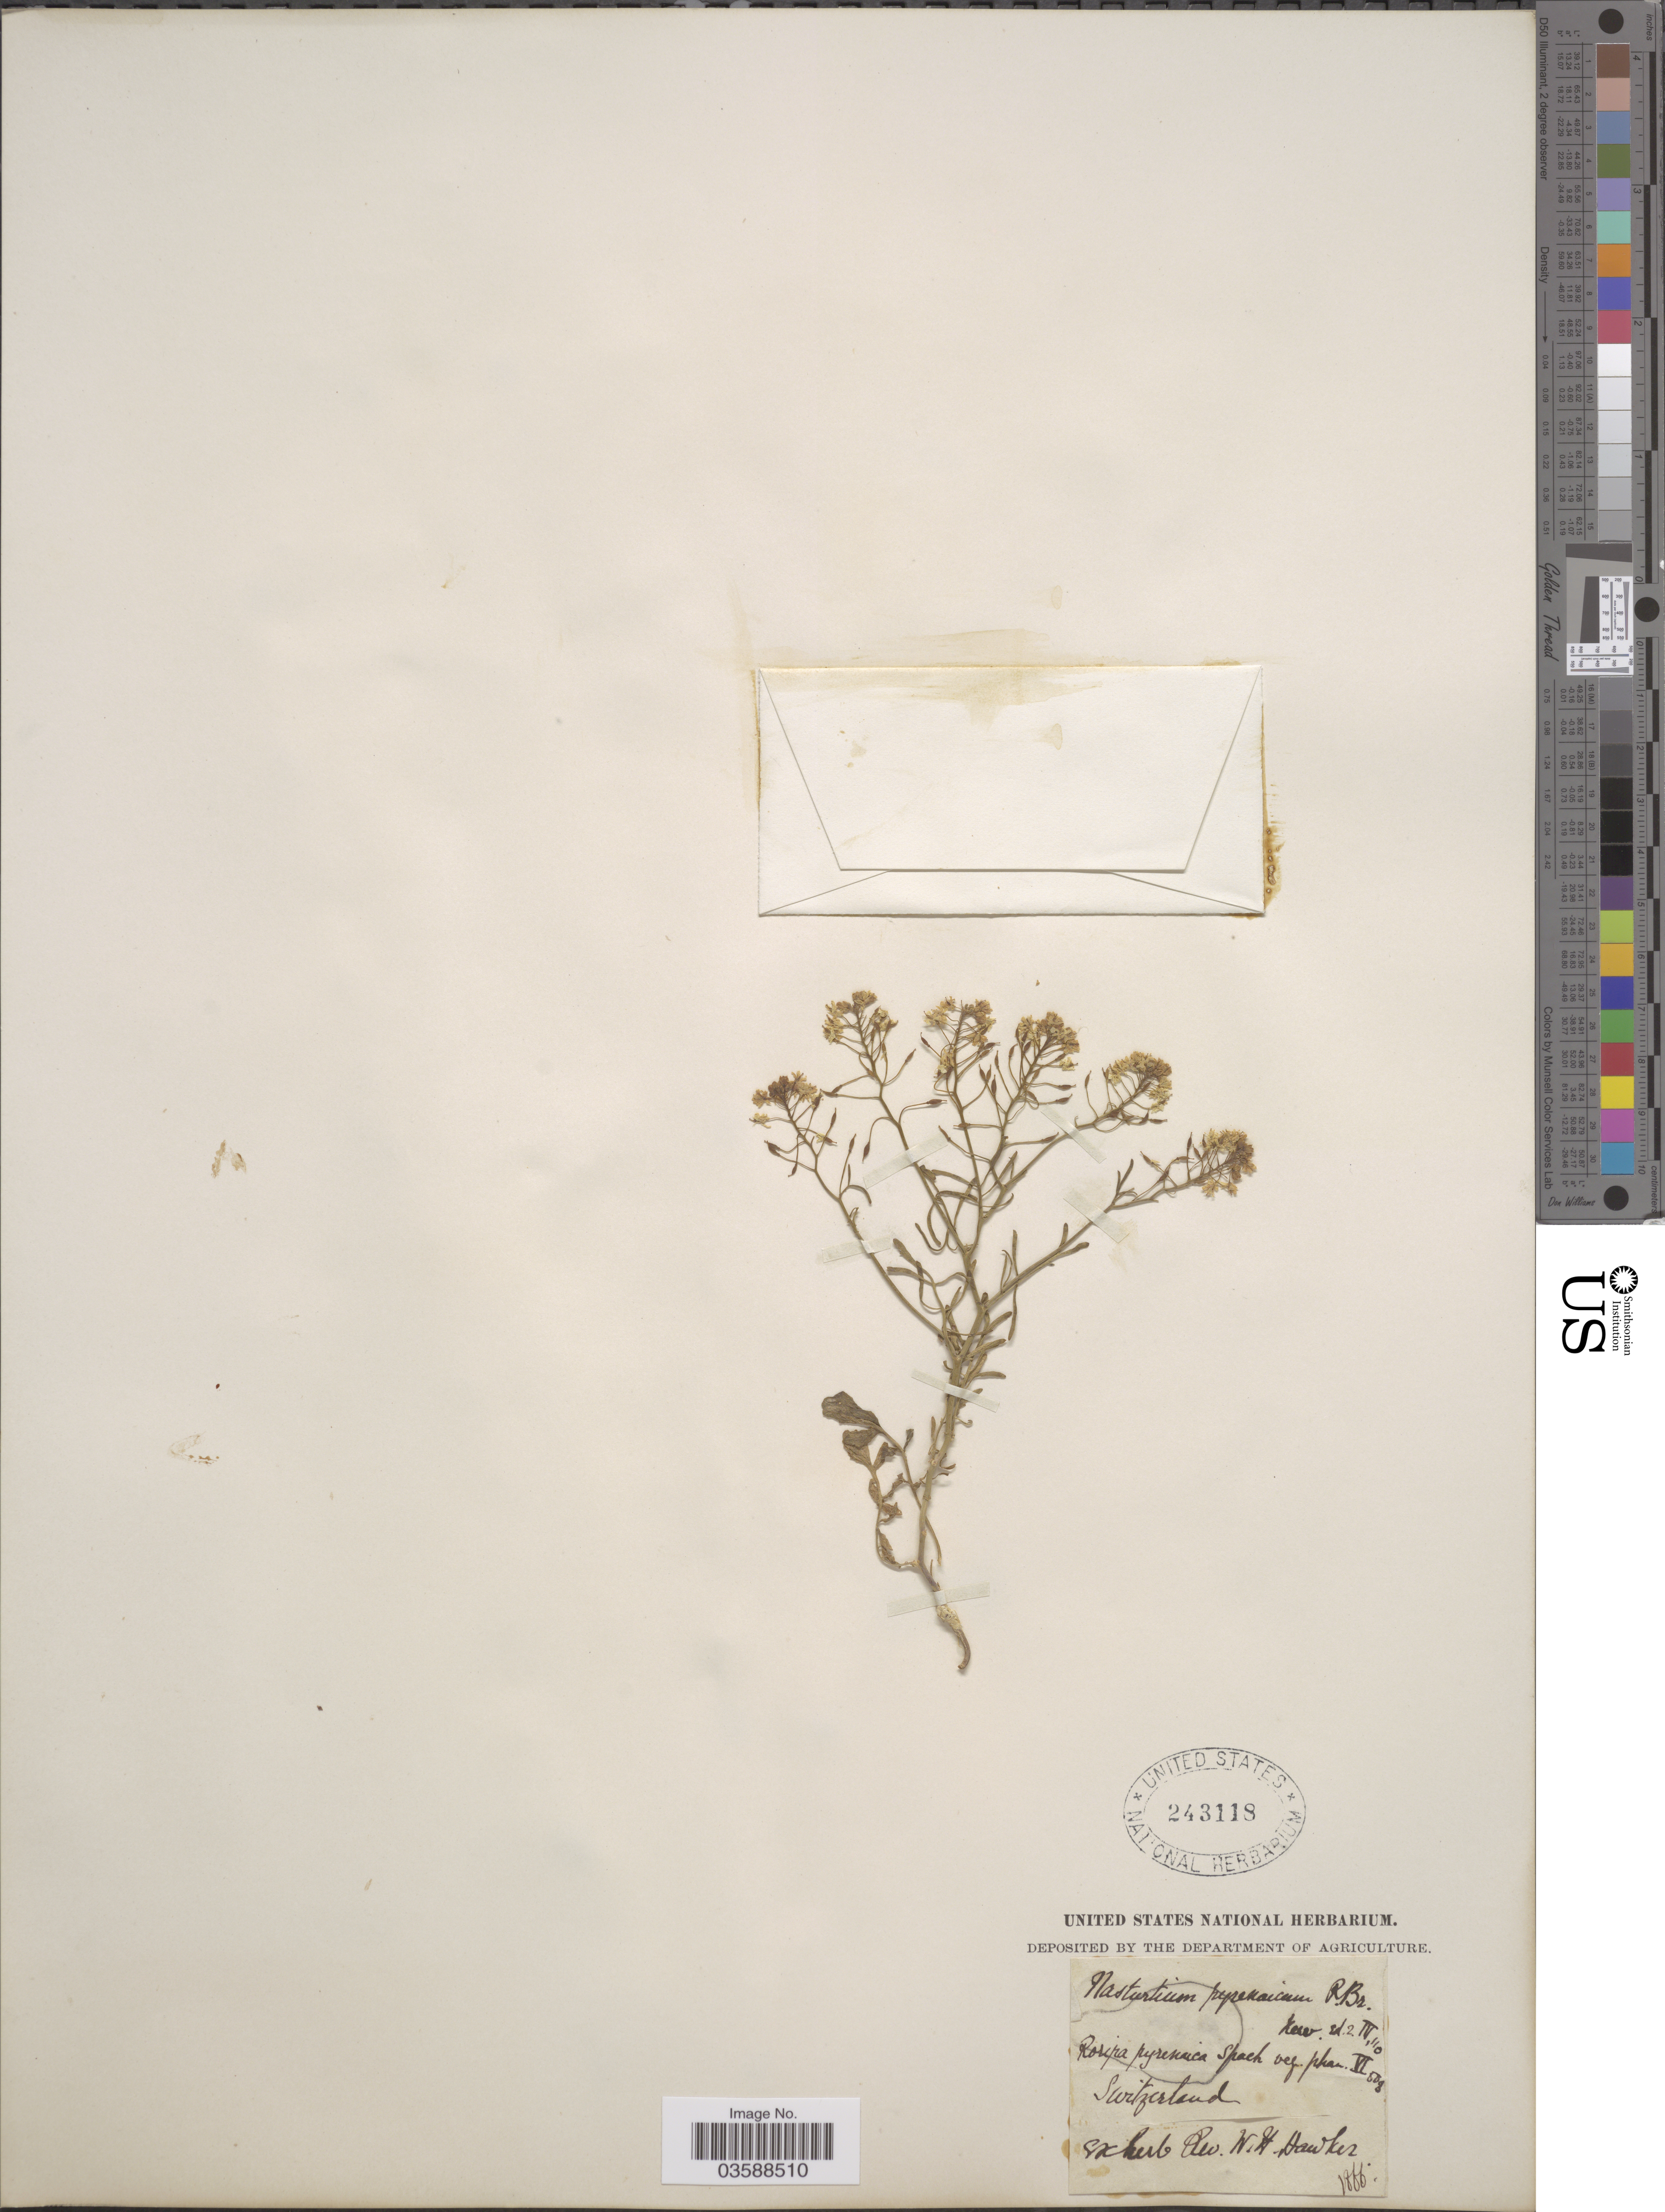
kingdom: Plantae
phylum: Tracheophyta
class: Magnoliopsida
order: Brassicales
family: Brassicaceae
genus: Rorippa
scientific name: Rorippa pyrenaica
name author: (All.) Rchb.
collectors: Ex Herb Rev. W. H. Hawker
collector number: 1866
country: Switzerland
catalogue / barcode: US 243118